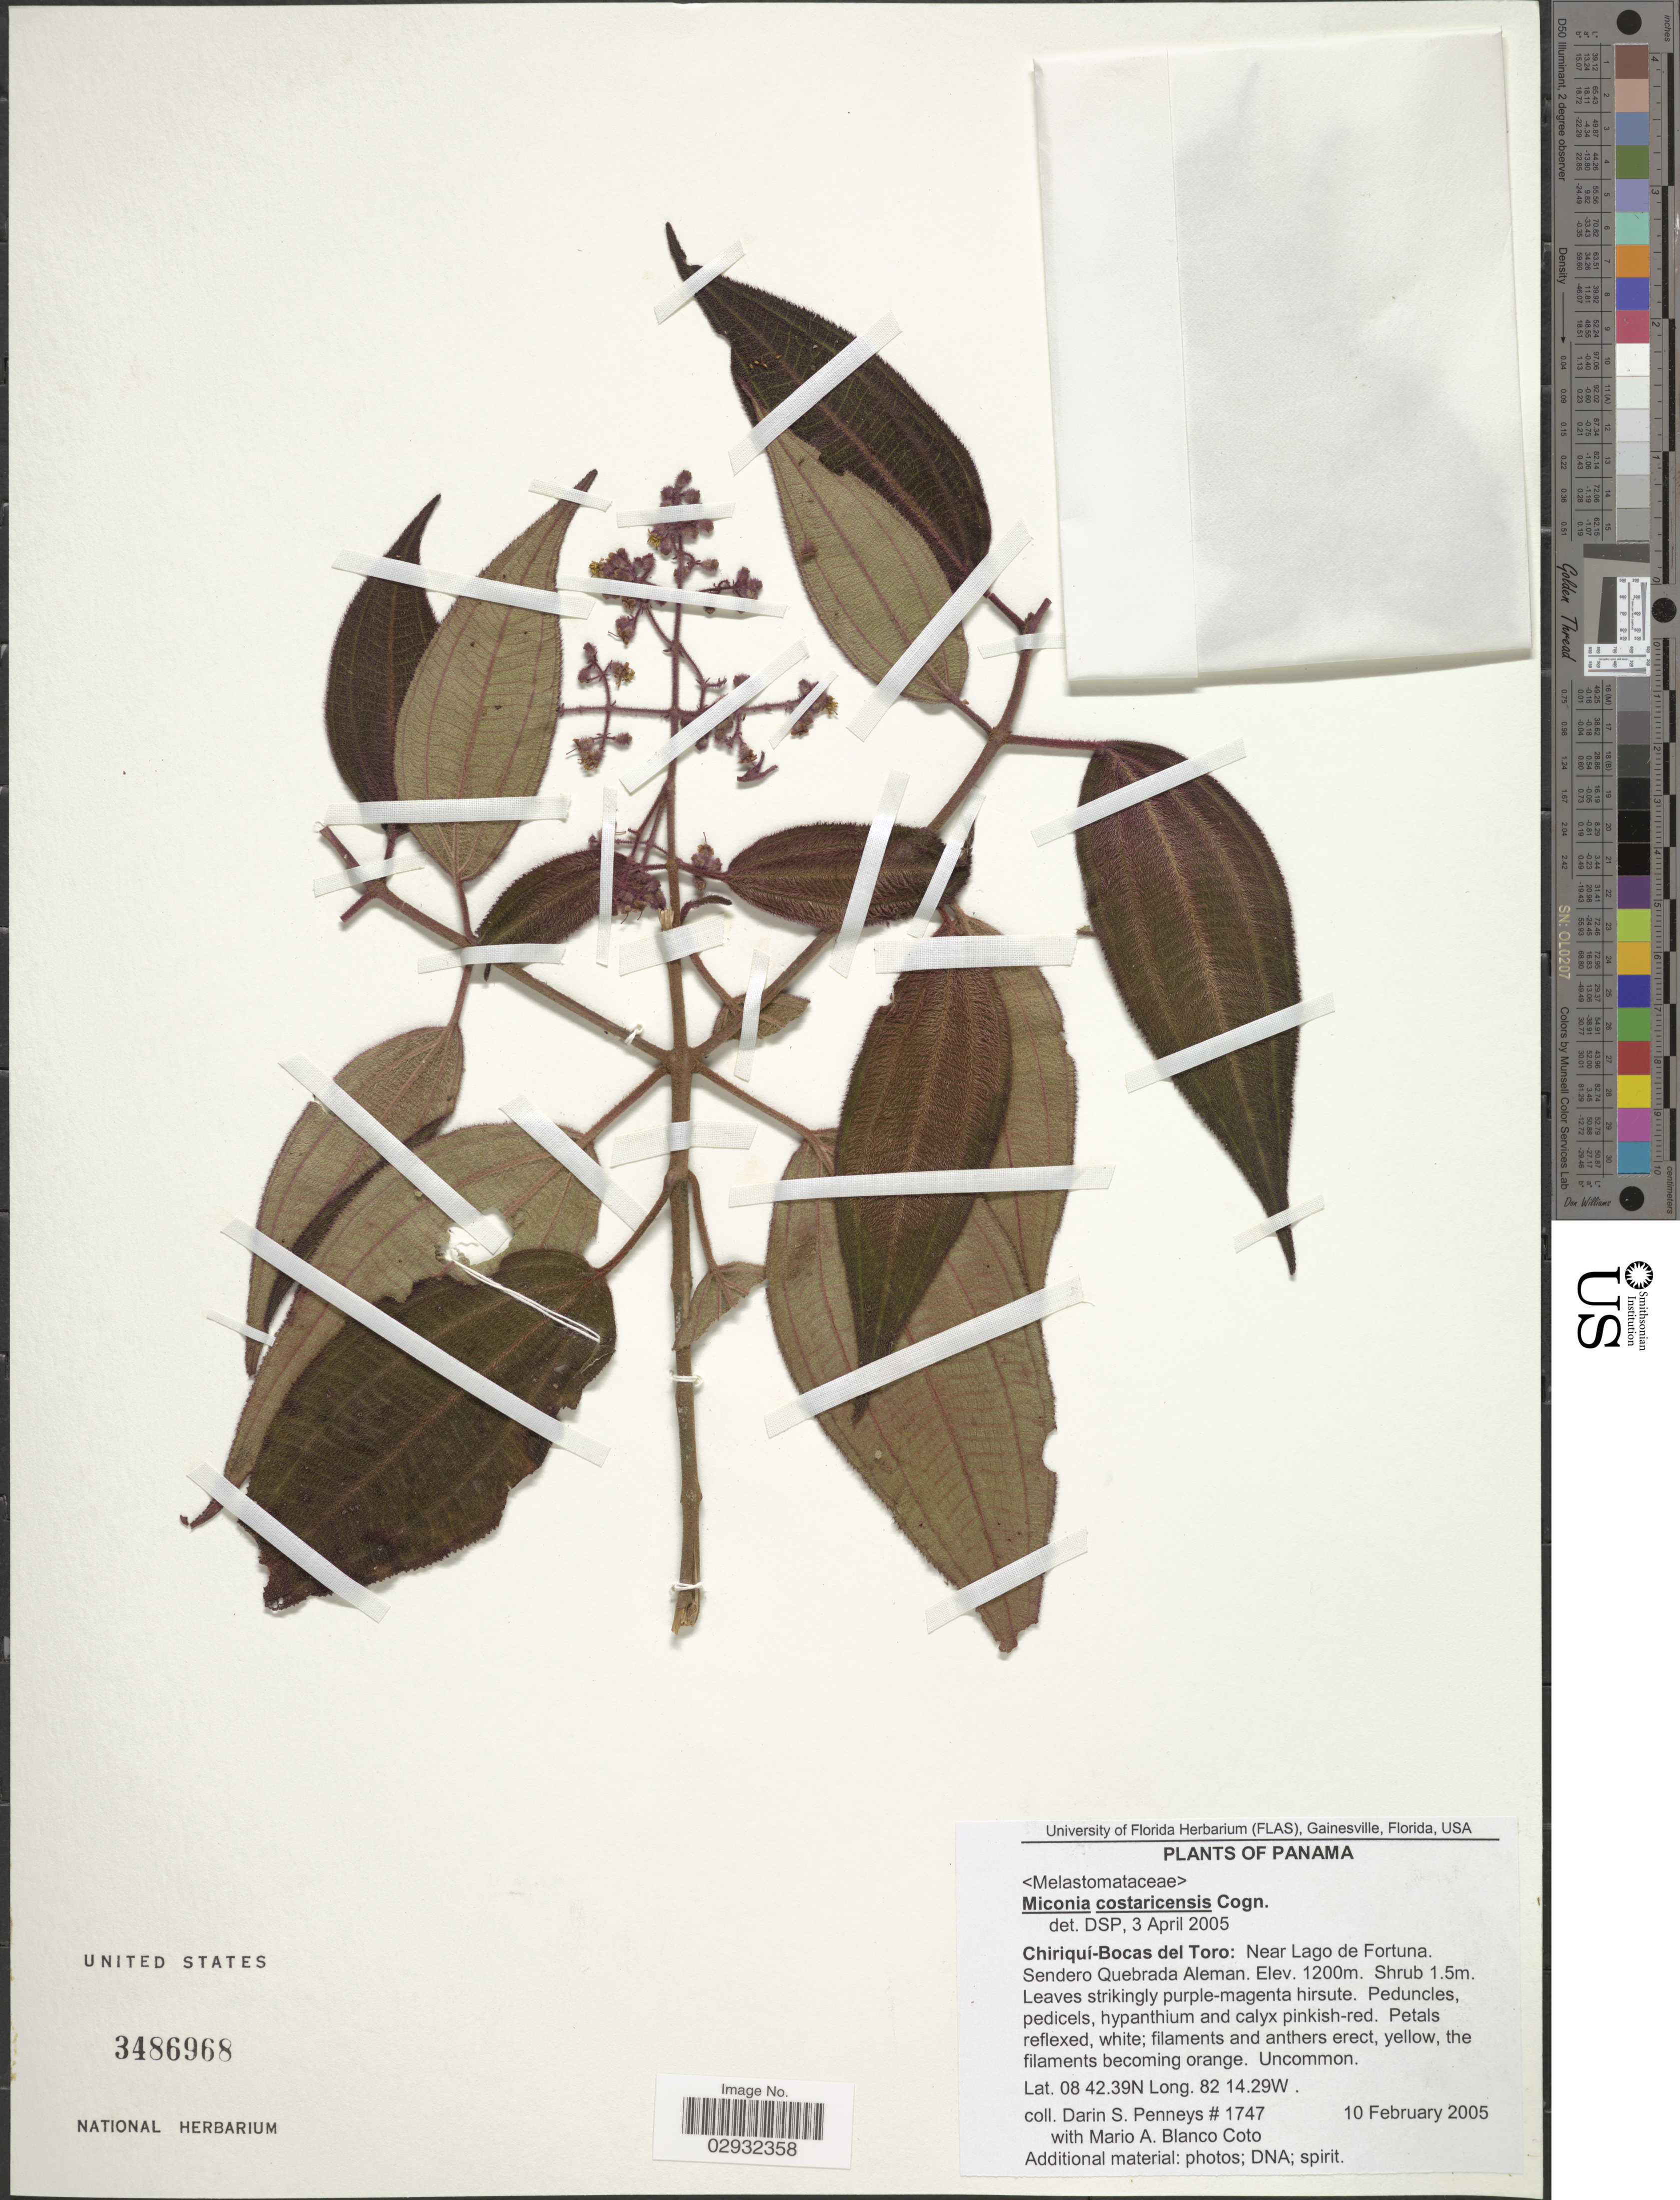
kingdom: Plantae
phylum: Tracheophyta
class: Magnoliopsida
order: Myrtales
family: Melastomataceae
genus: Miconia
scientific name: Miconia costaricensis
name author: Cogn.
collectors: D. S. Penneys & M. A. Blanco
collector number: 1747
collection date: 2005-02-10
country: Panama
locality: Chiriquí - Bocas del Toro: Near Lago de Fortuna. Sendero Quebrada Aleman.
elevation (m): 1200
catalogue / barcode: US 3486968